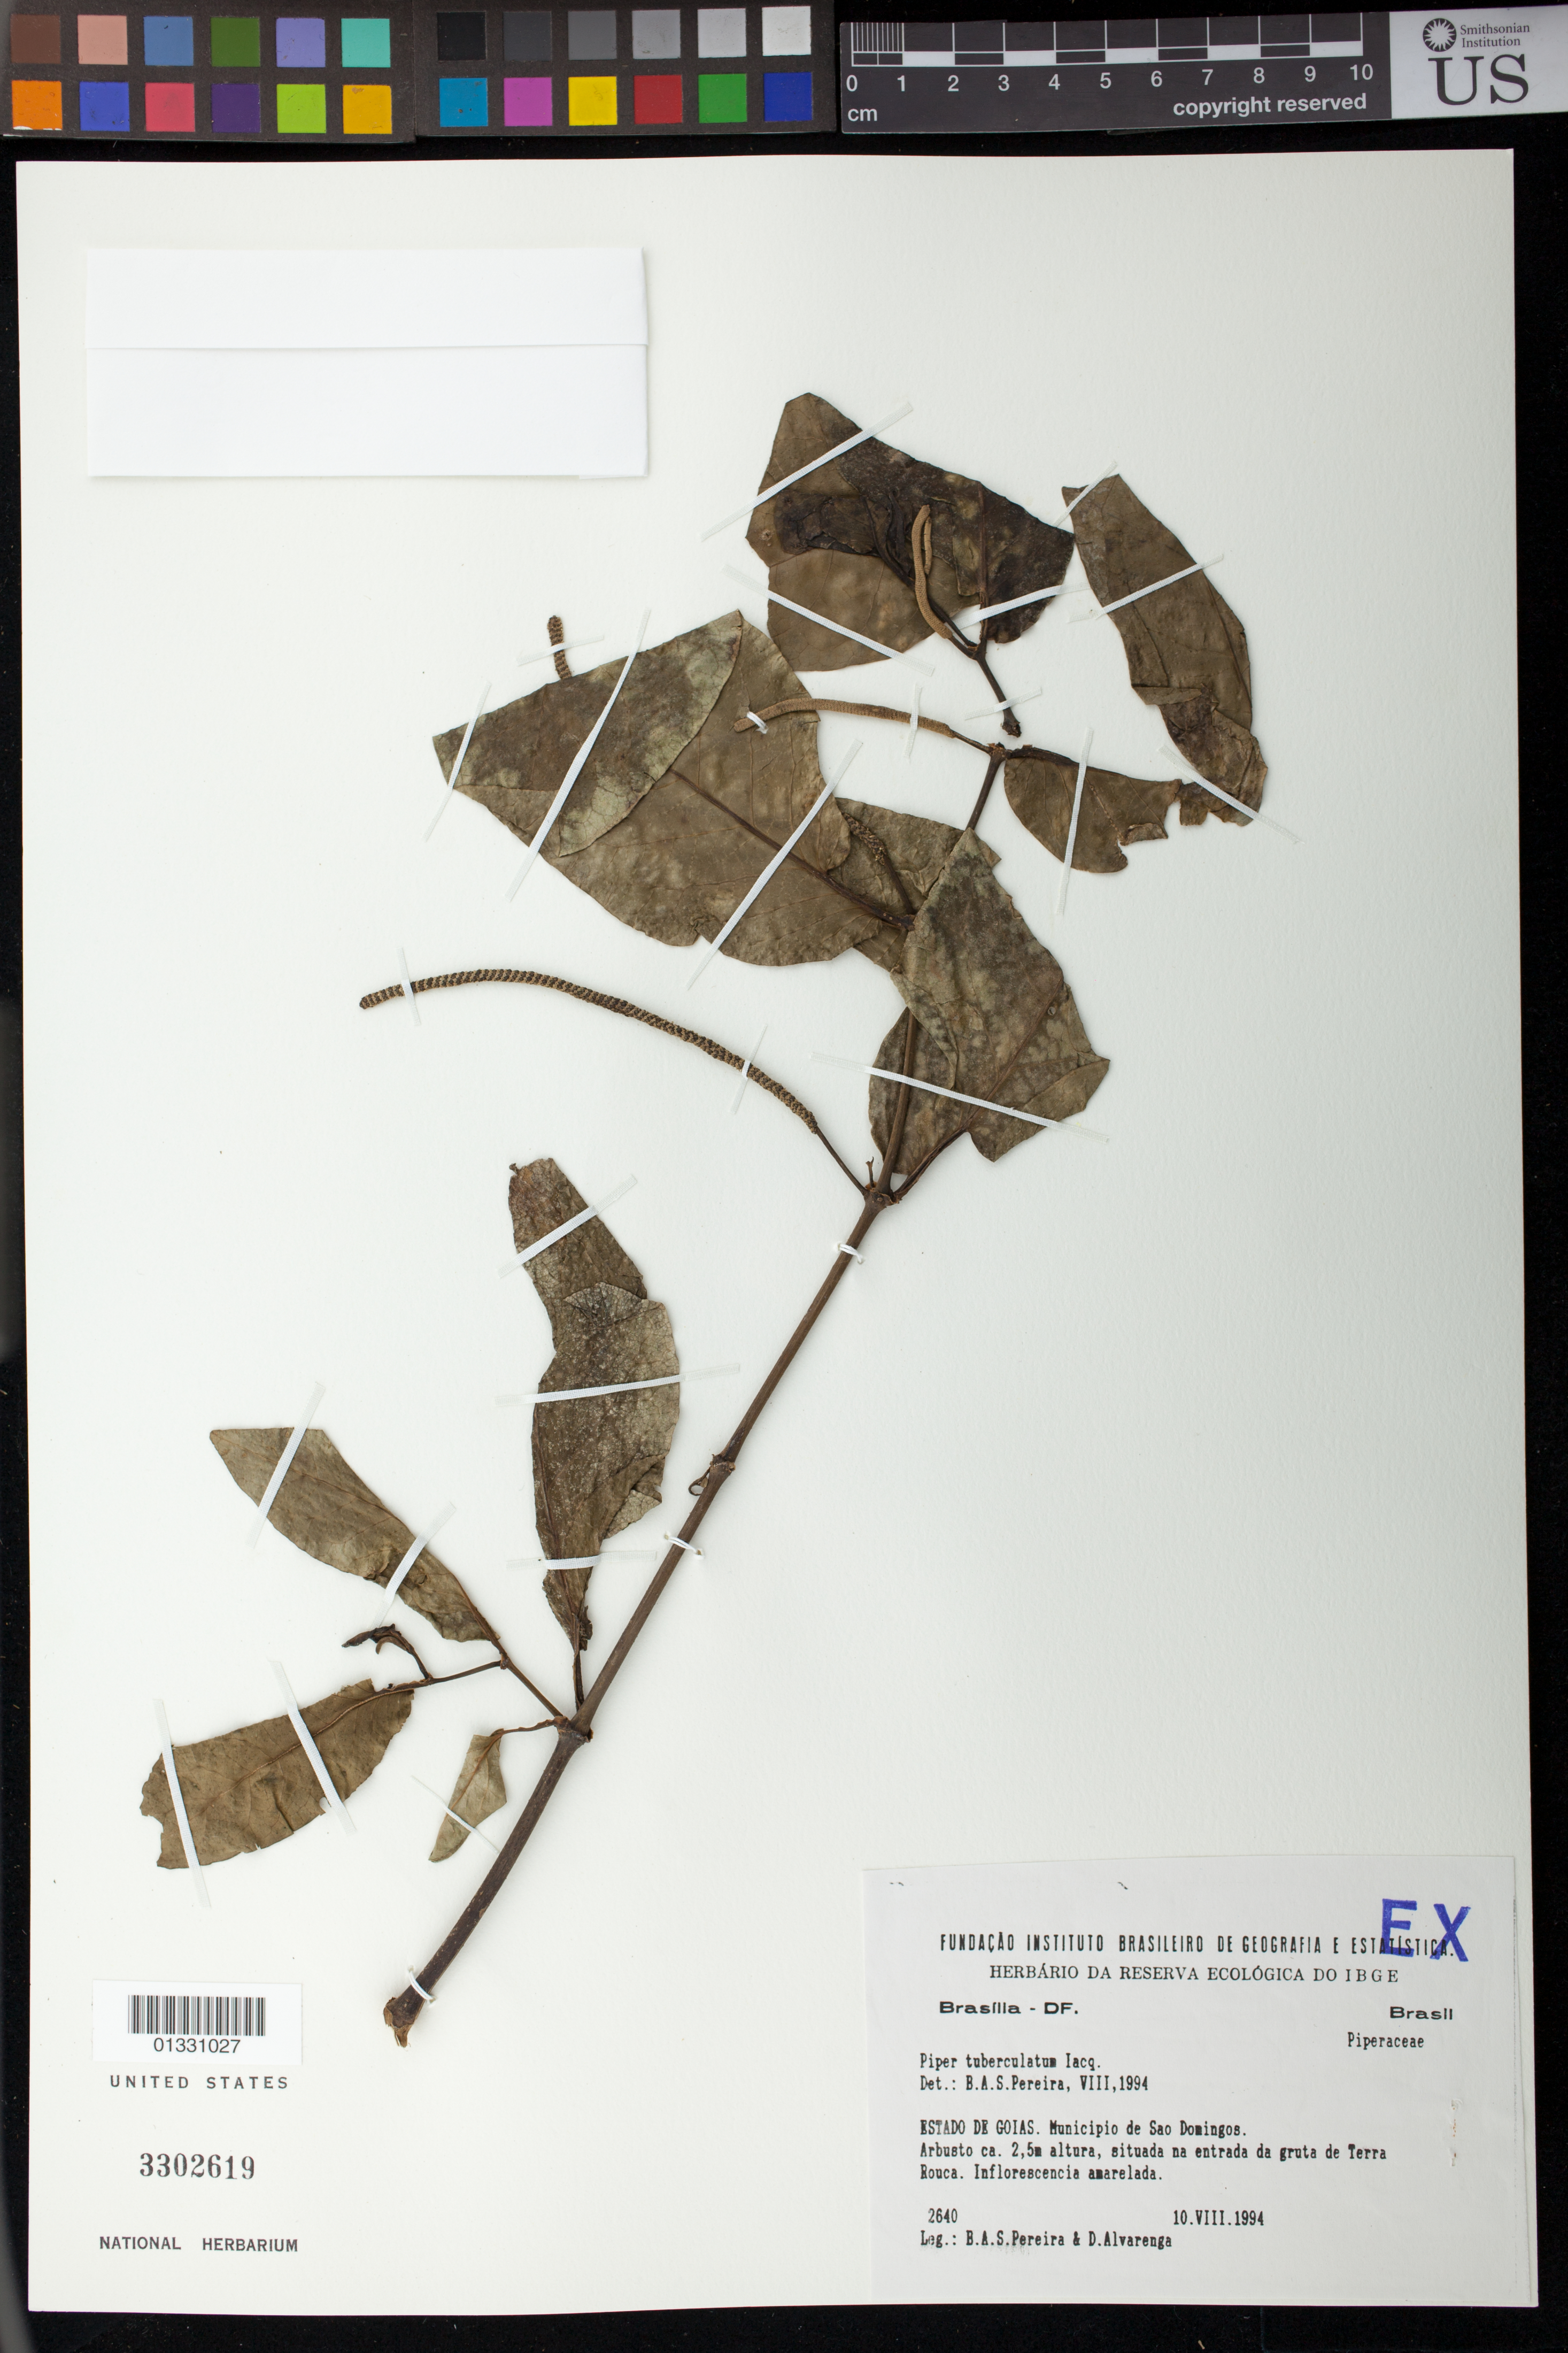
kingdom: Plantae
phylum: Tracheophyta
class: Magnoliopsida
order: Piperales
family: Piperaceae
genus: Piper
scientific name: Piper tuberculatum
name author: Jacq.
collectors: B. A. S. Pereira & D. Alvarenga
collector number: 2640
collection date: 1994-08-10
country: Brazil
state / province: Goiás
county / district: São Domingos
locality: Situada na entrada da gruta de Terra Rouca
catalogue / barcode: US 3302619